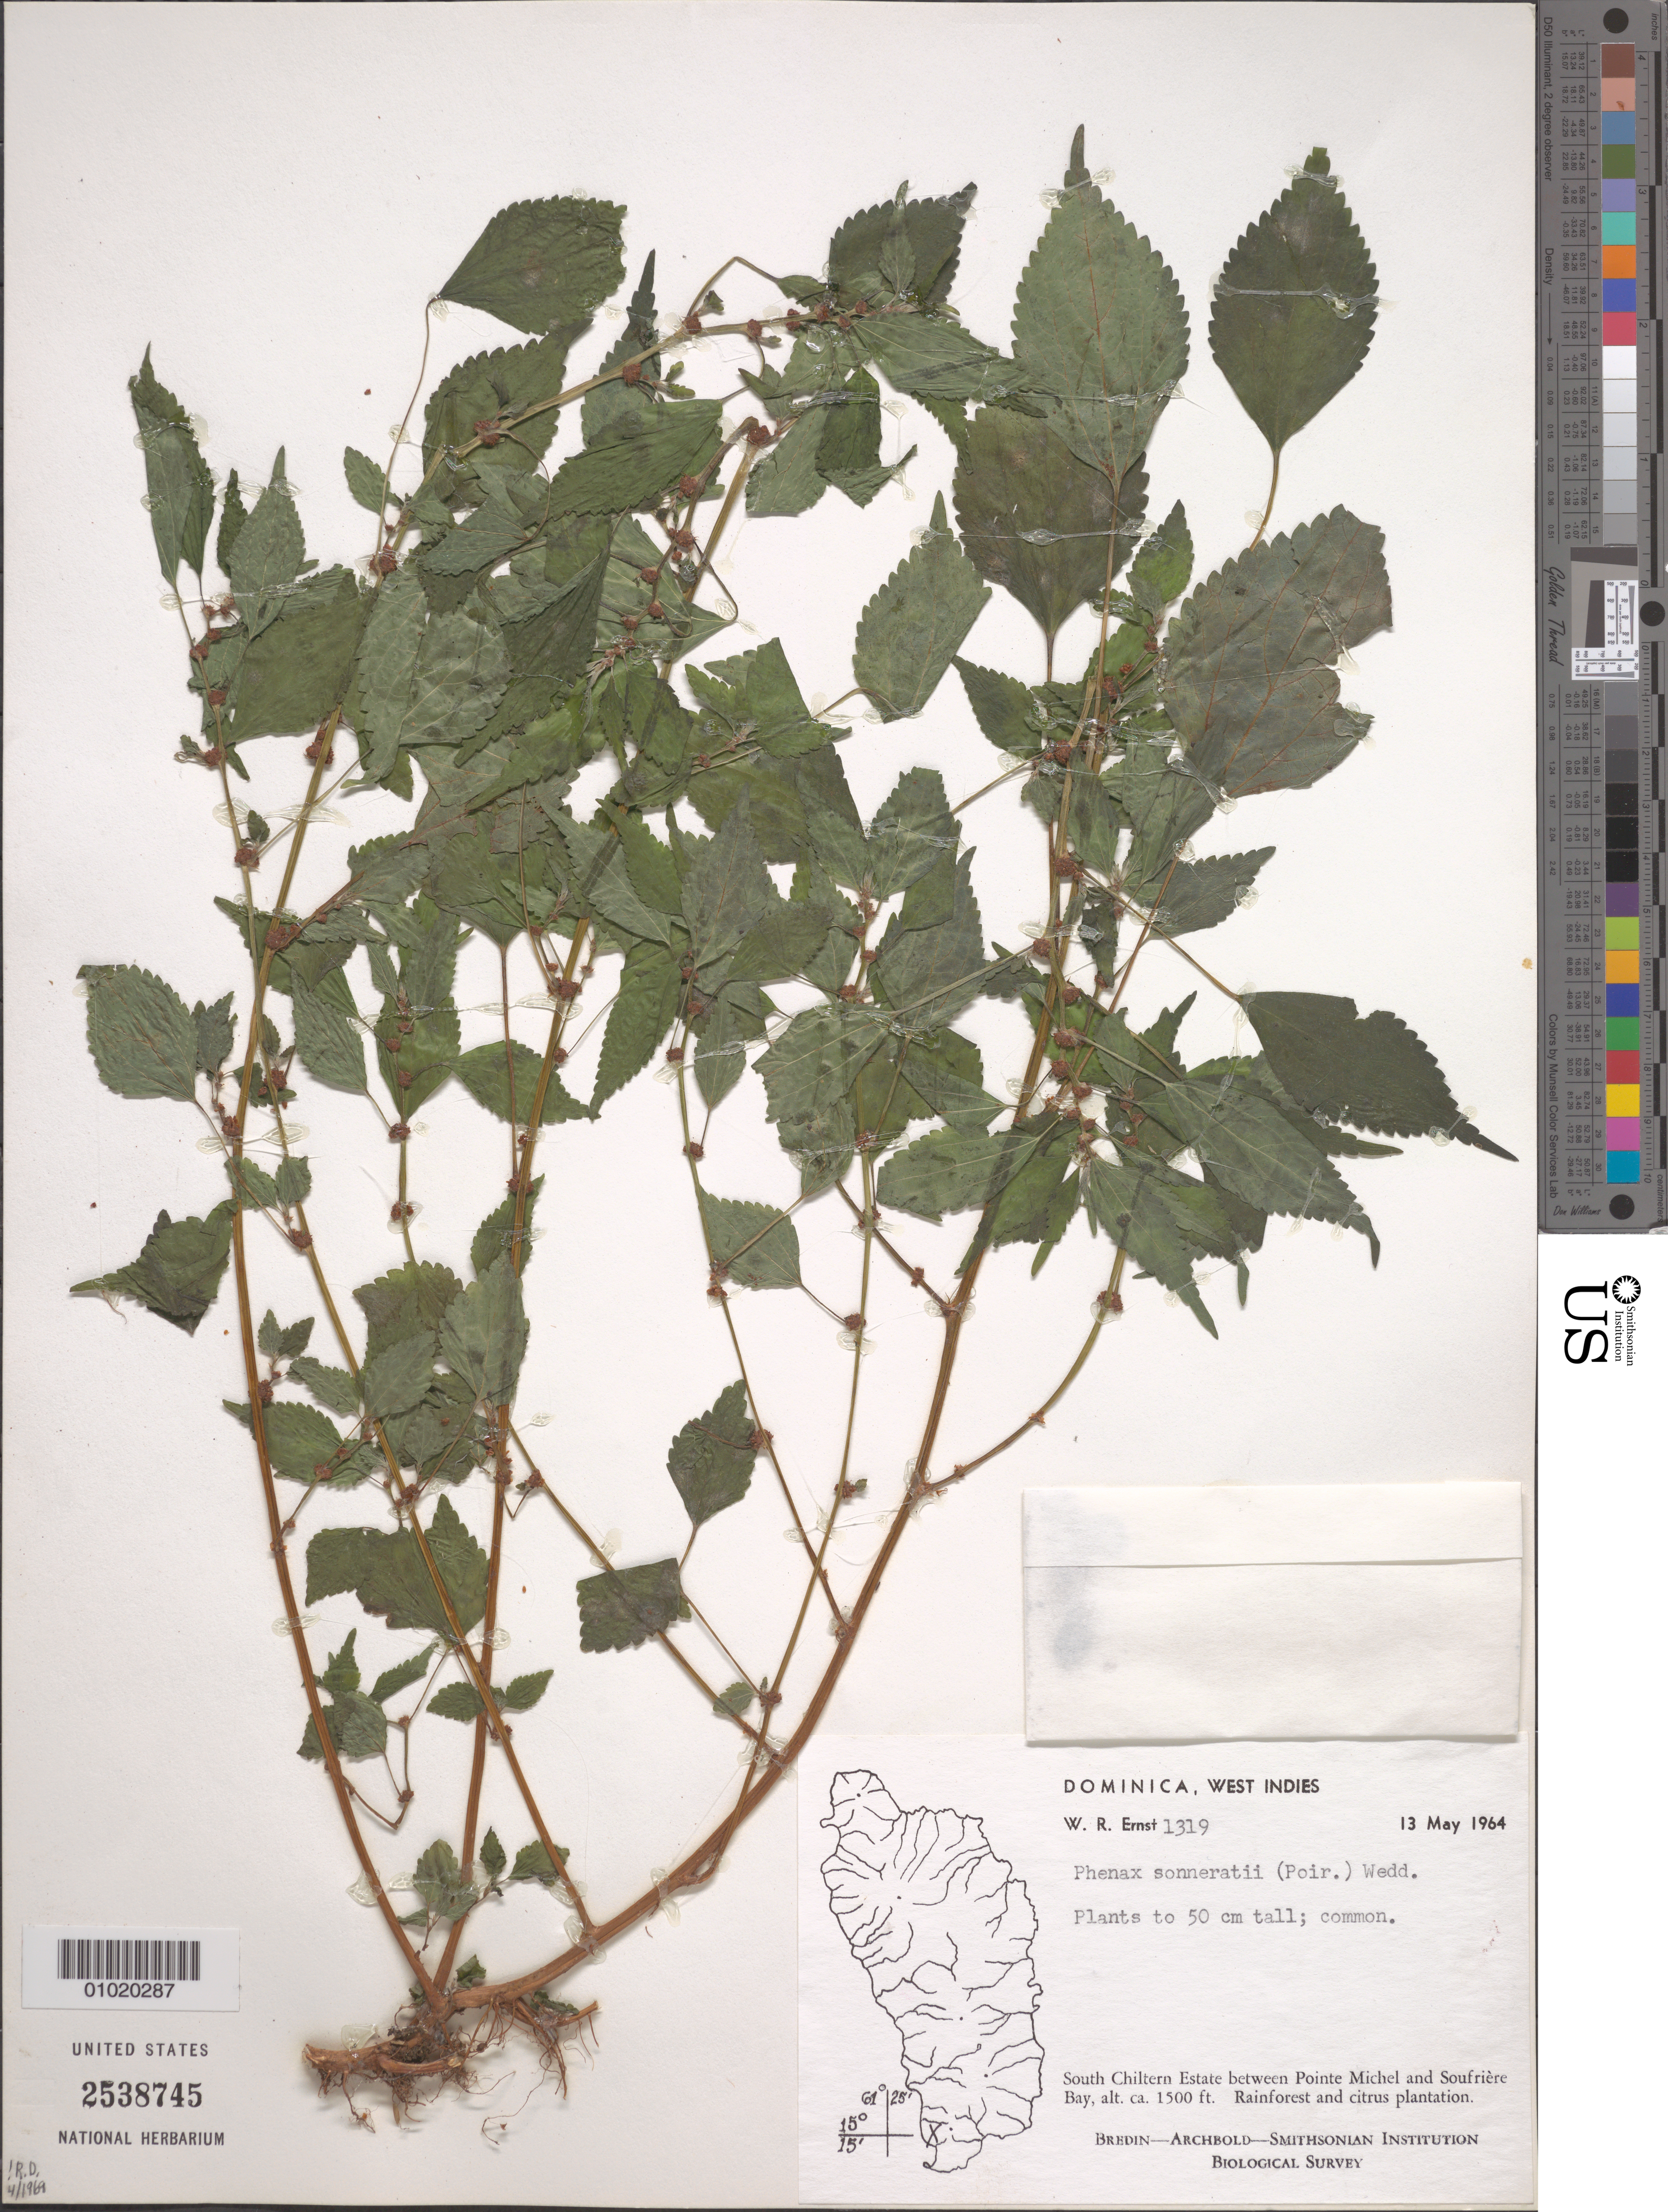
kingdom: Plantae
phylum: Tracheophyta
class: Magnoliopsida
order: Rosales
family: Urticaceae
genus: Phenax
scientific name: Phenax sonneratii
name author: (Poir.) Wedd.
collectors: W. R. Ernst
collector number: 1319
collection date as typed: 13 May 1964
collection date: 1964-05-13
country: Dominica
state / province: St. Mark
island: Dominica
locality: South Chiltern Estate between Pointe Michel and Soufriere Bay. Rainforest and citrus plantation.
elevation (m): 457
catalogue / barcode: US 2538745